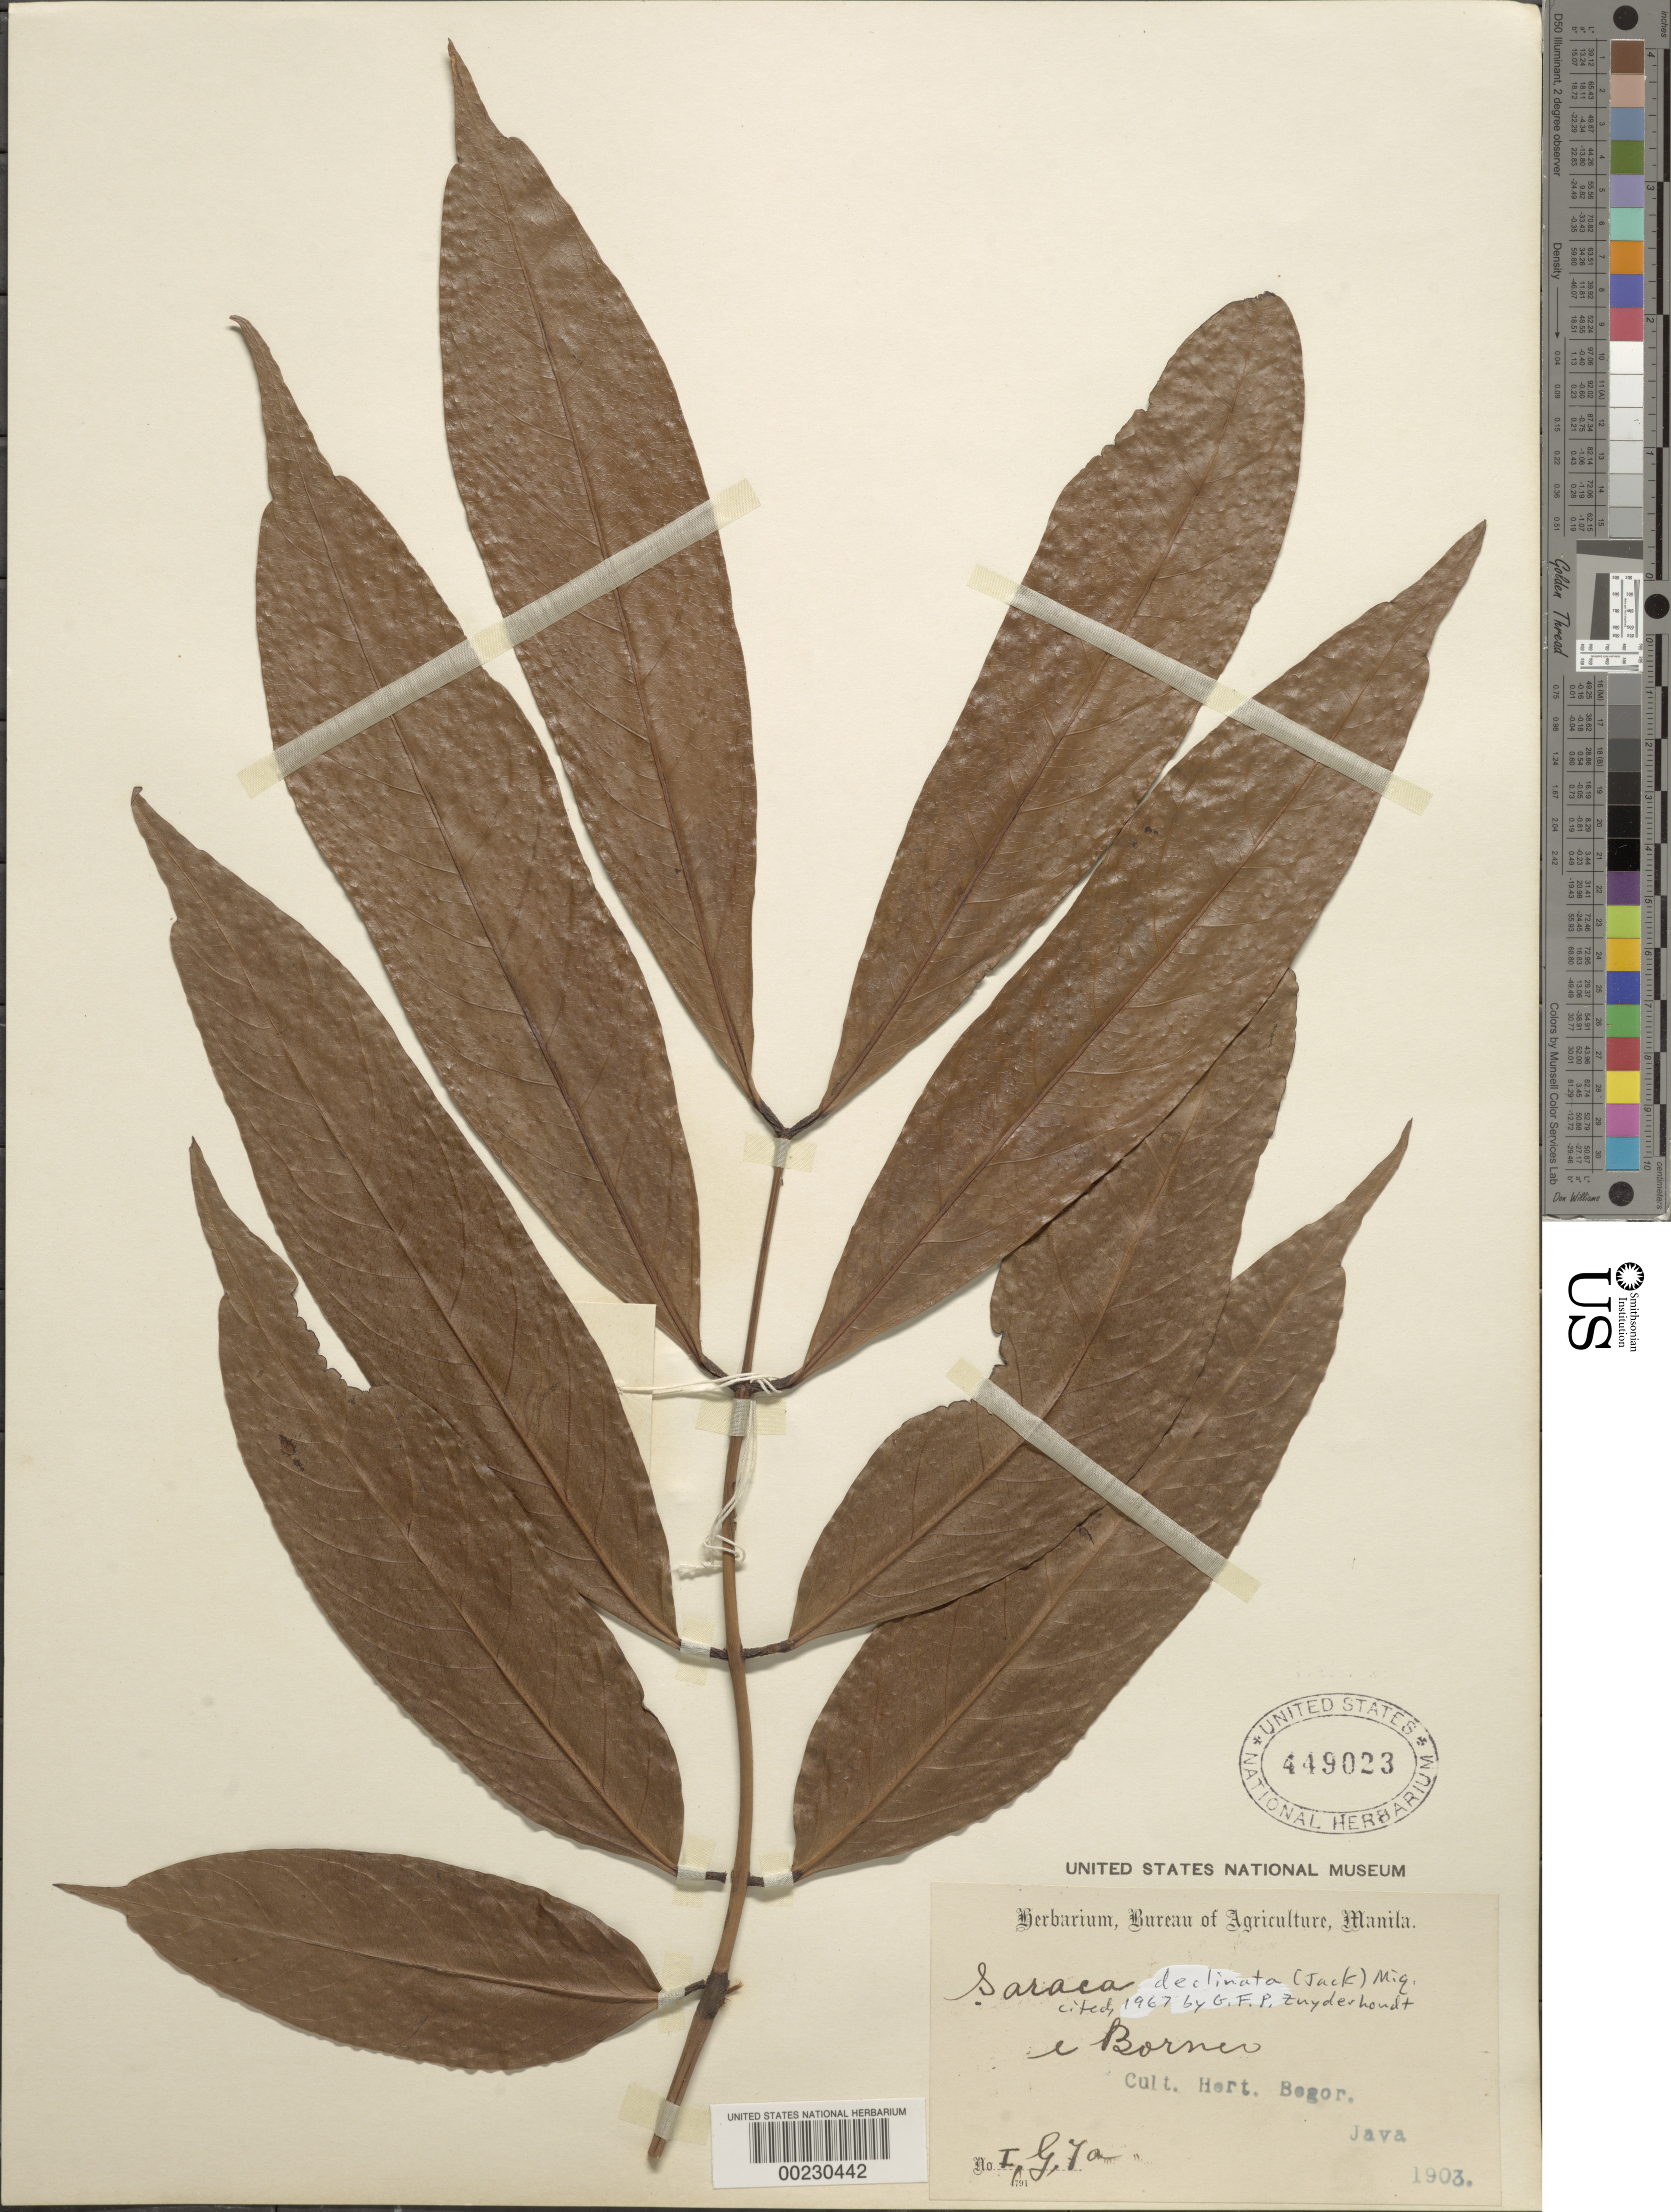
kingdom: Plantae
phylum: Tracheophyta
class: Magnoliopsida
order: Fabales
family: Fabaceae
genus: Saraca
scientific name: Saraca declinata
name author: (J.G. Jack) Miq.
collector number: I,g,7a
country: Indonesia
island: Borneo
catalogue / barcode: US 449023